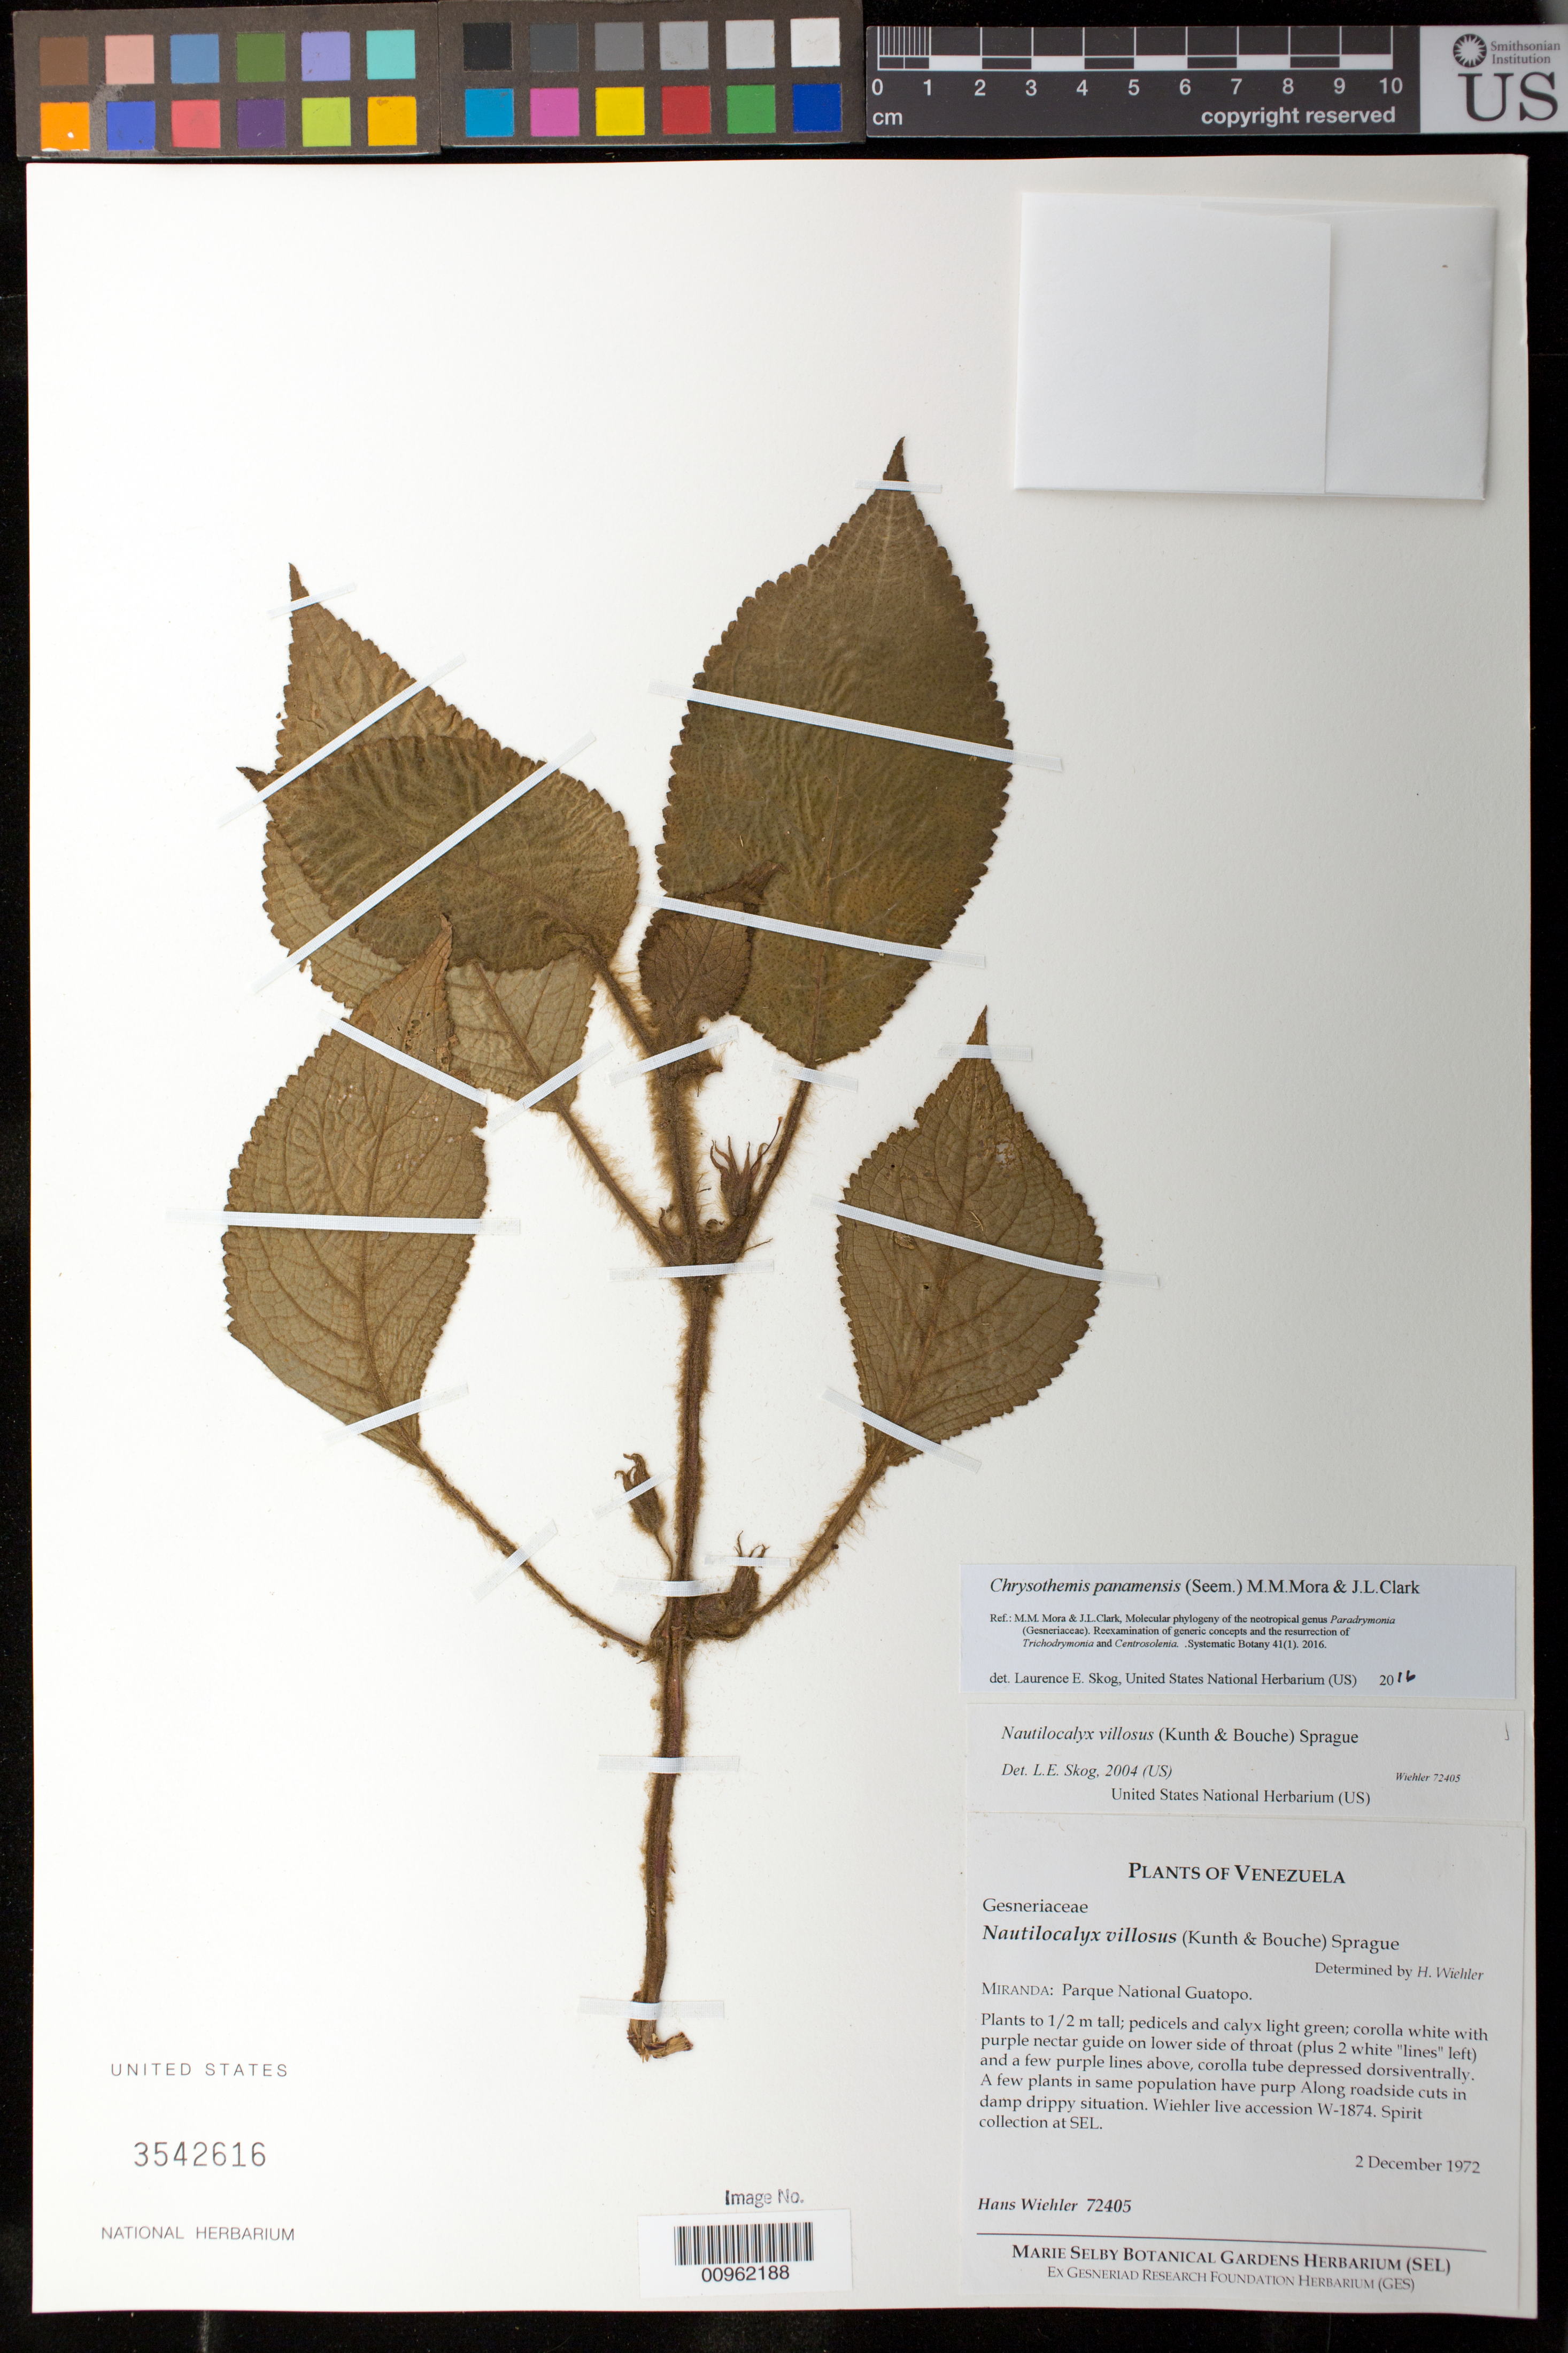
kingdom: Plantae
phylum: Tracheophyta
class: Magnoliopsida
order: Lamiales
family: Gesneriaceae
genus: Chrysothemis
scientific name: Chrysothemis panamensis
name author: (Seem.) M.M. Mora & J.L. Clark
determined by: Skog, Laurence E.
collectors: H. J. Wiehler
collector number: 72405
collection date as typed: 02 Dec 1972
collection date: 1972-12-02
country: Venezuela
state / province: Miranda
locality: Miranda: Parque National Guatopo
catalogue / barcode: US 3542616